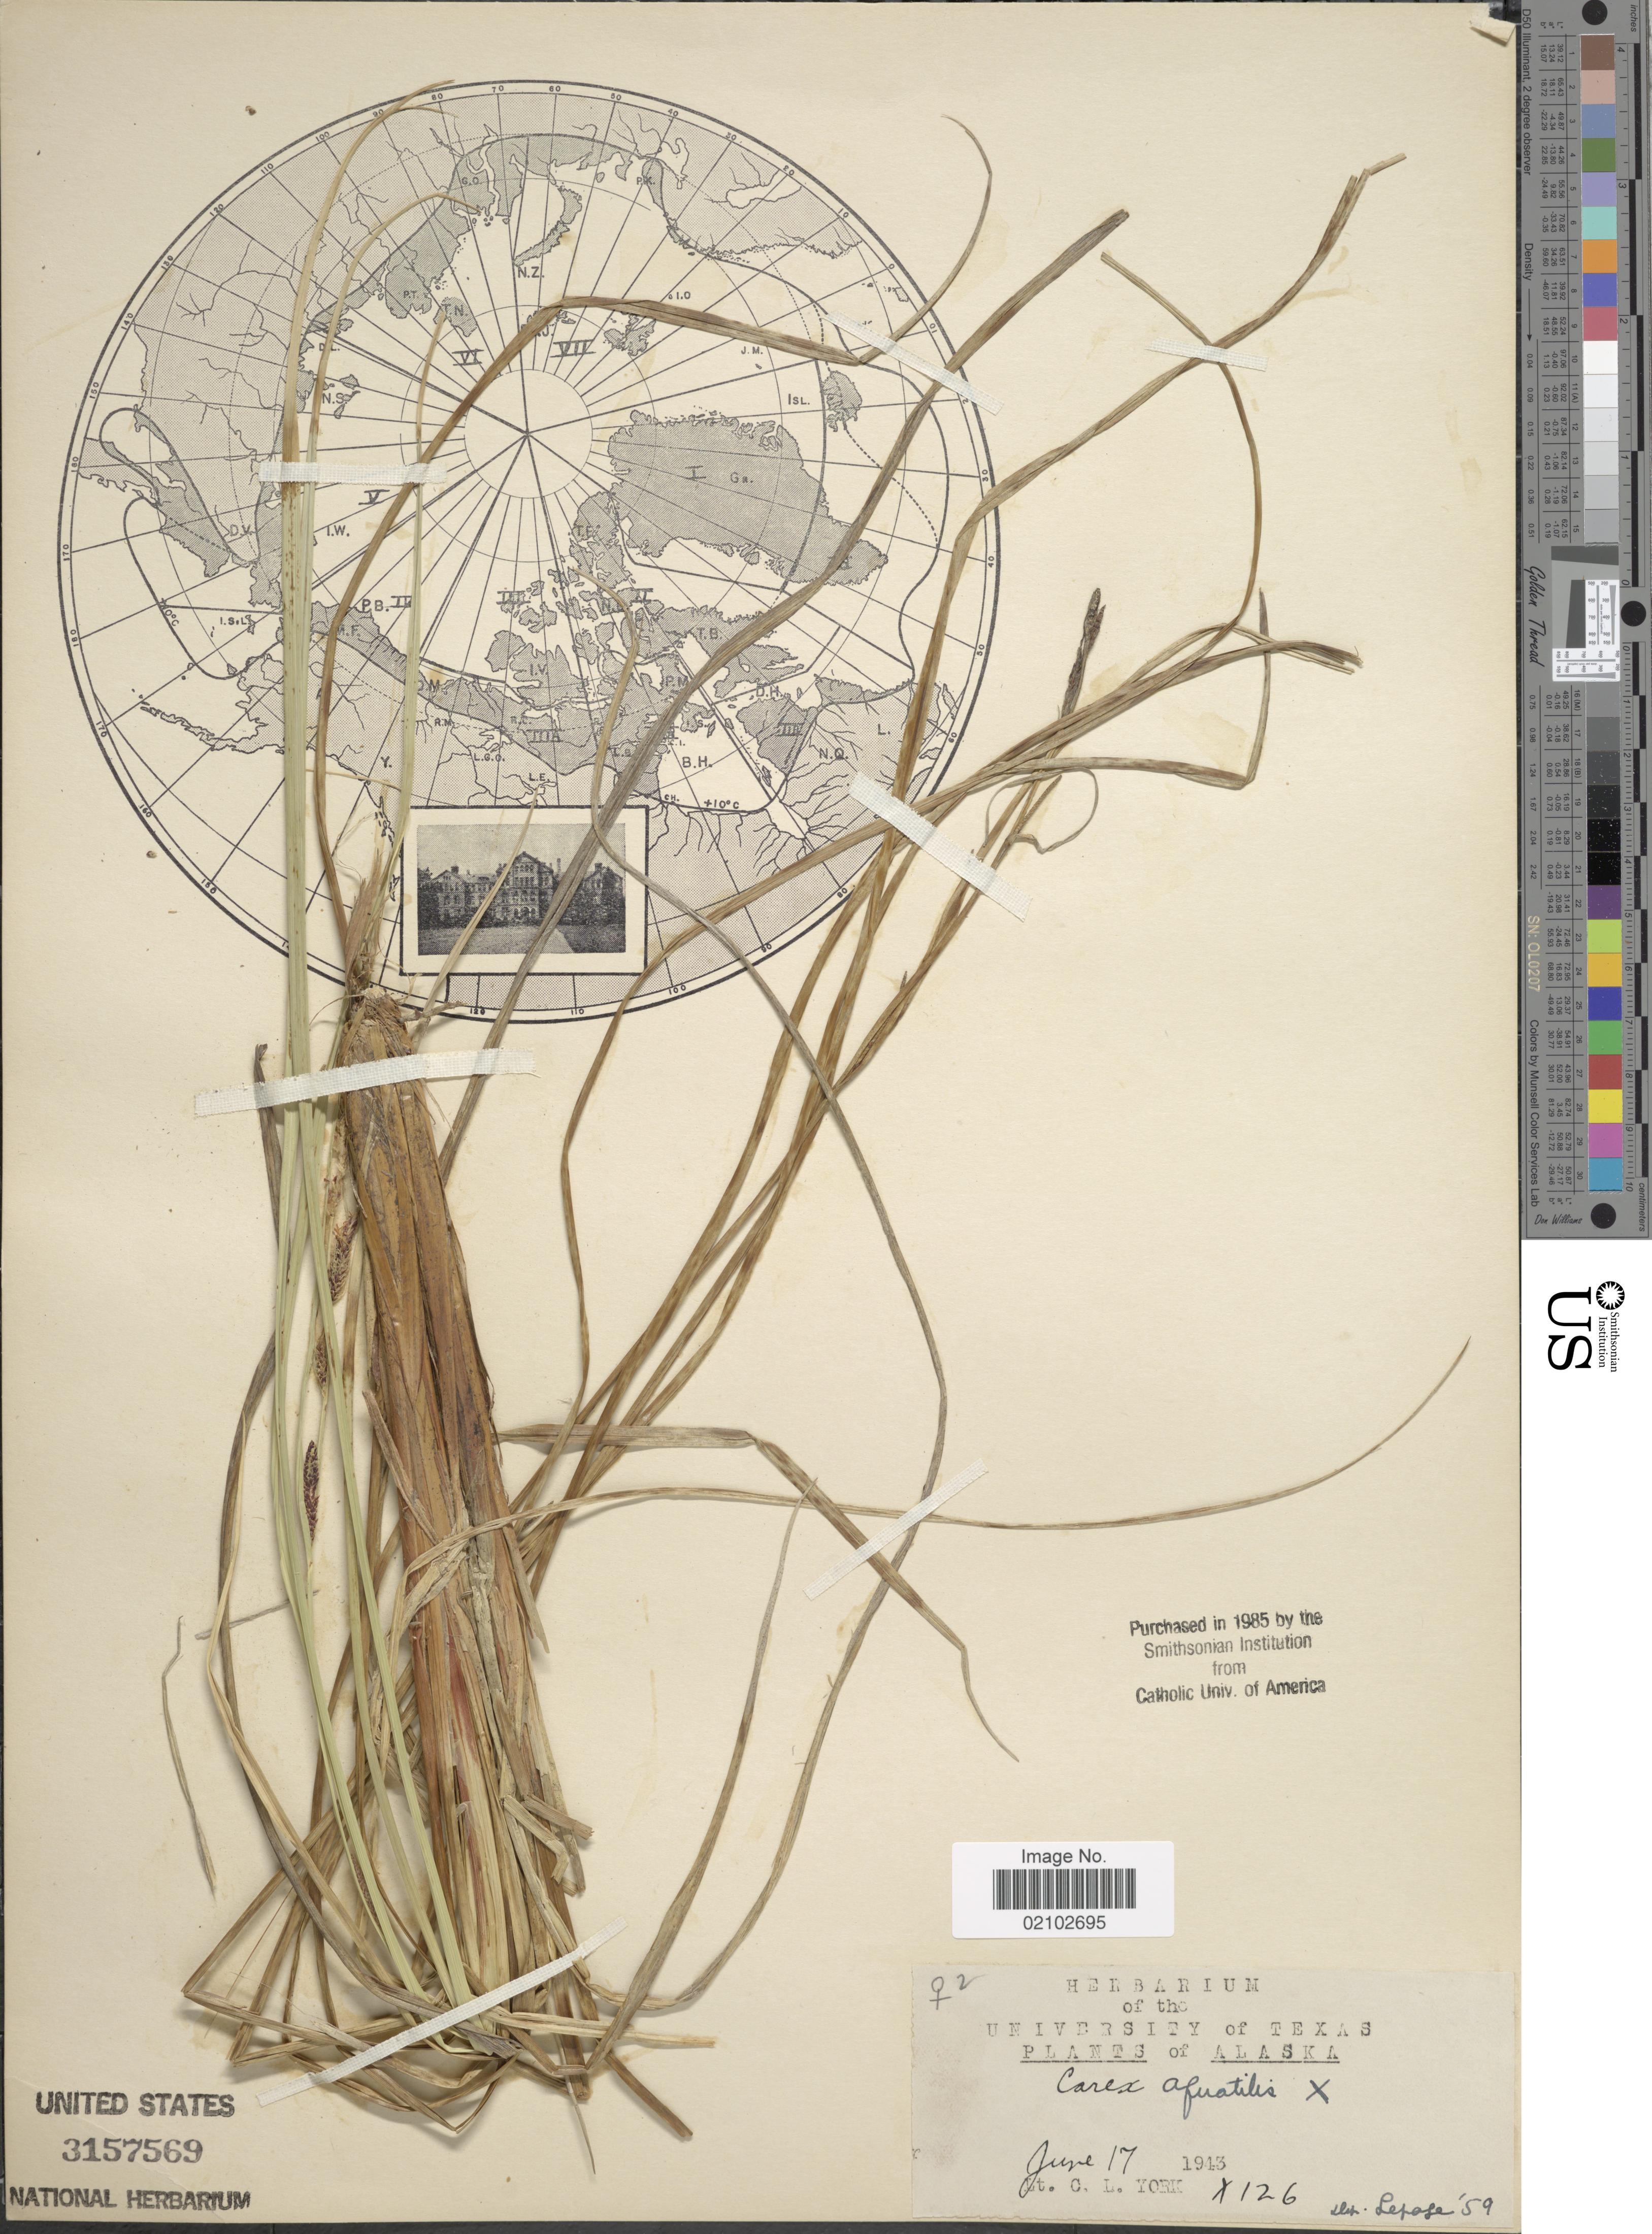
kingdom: Plantae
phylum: Tracheophyta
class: Liliopsida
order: Poales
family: Cyperaceae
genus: Carex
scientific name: Carex aquatilis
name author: Wahlenb.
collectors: C. L. York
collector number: X126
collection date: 1943-06-17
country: United States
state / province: Alaska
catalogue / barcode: US 3157569